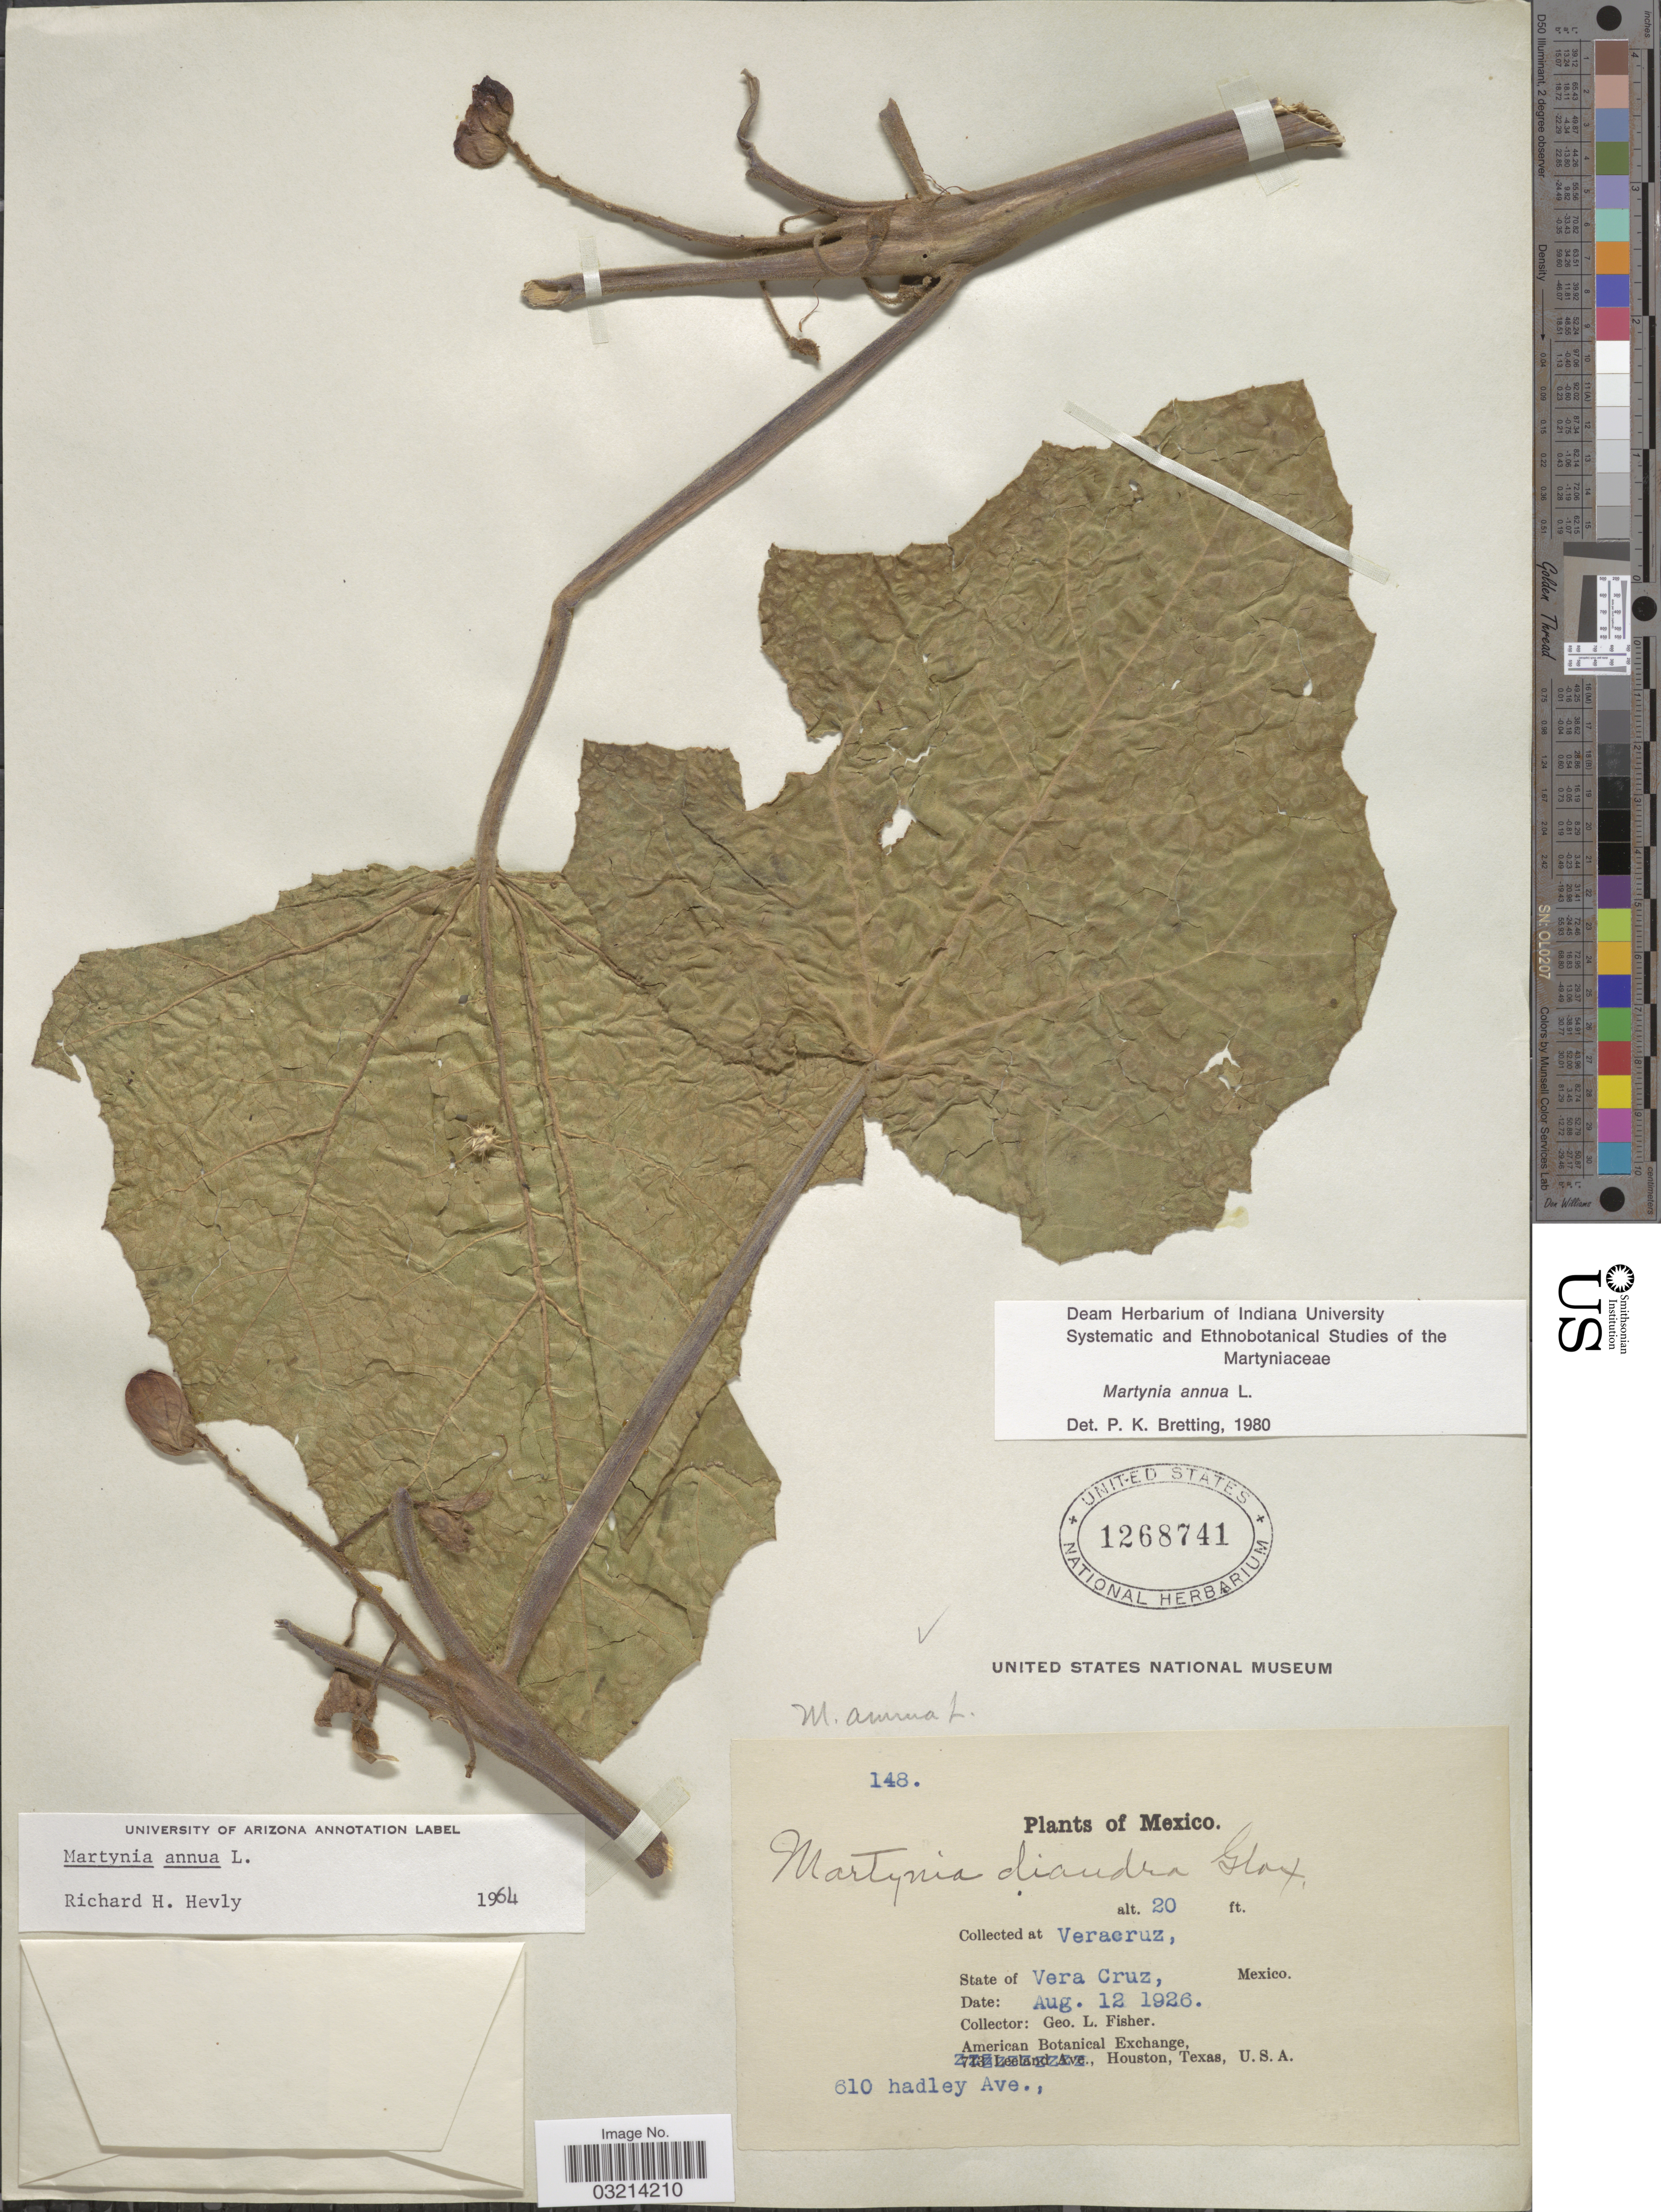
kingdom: Plantae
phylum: Tracheophyta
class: Magnoliopsida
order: Lamiales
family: Martyniaceae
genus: Martynia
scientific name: Martynia annua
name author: L.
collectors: G. L. Fisher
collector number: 148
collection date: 1926-08-12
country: Mexico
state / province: Veracruz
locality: Veracruz.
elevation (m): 6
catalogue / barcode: US 1268741